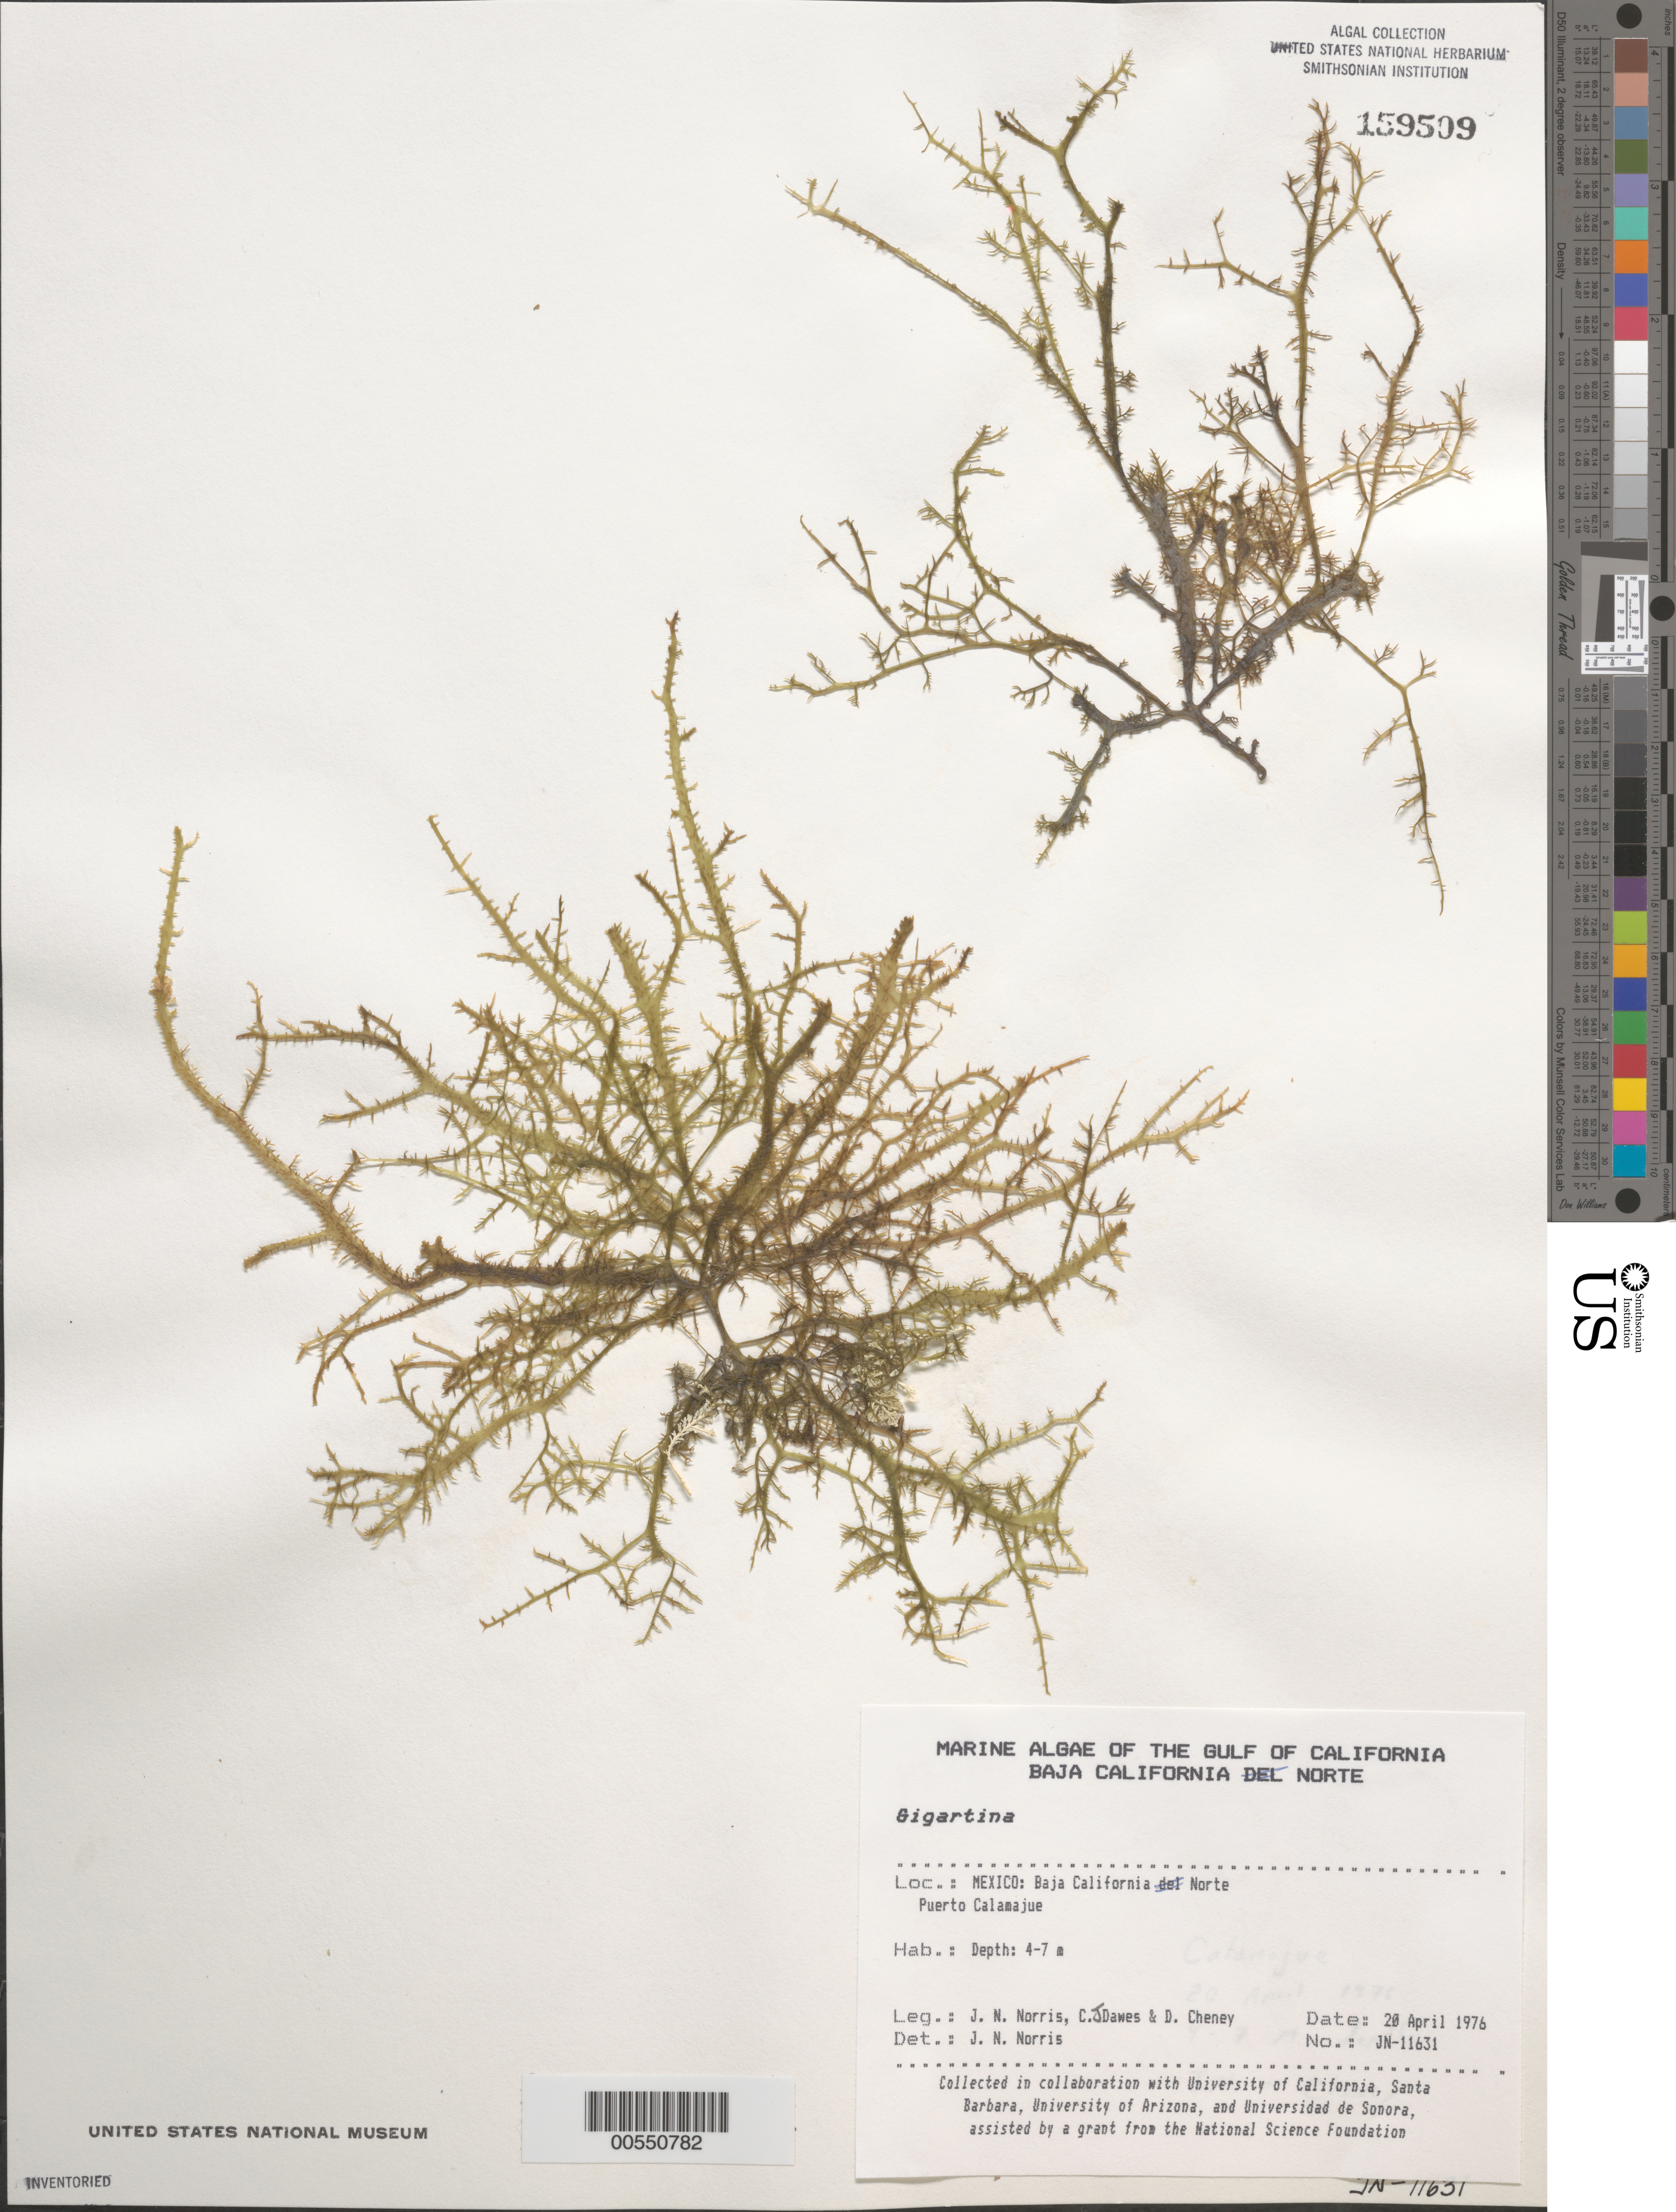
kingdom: Plantae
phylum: Rhodophyta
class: Florideophyceae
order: Gigartinales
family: Gigartinaceae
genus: Gigartina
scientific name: Gigartina sp.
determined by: Norris, James N.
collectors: J. N. Norris, C. Dawes & D. Cheney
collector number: JN-11631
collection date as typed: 20 Apr 1976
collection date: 1976-04-20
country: Mexico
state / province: Baja California Norte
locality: Puerto Calamajue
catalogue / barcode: US 159509